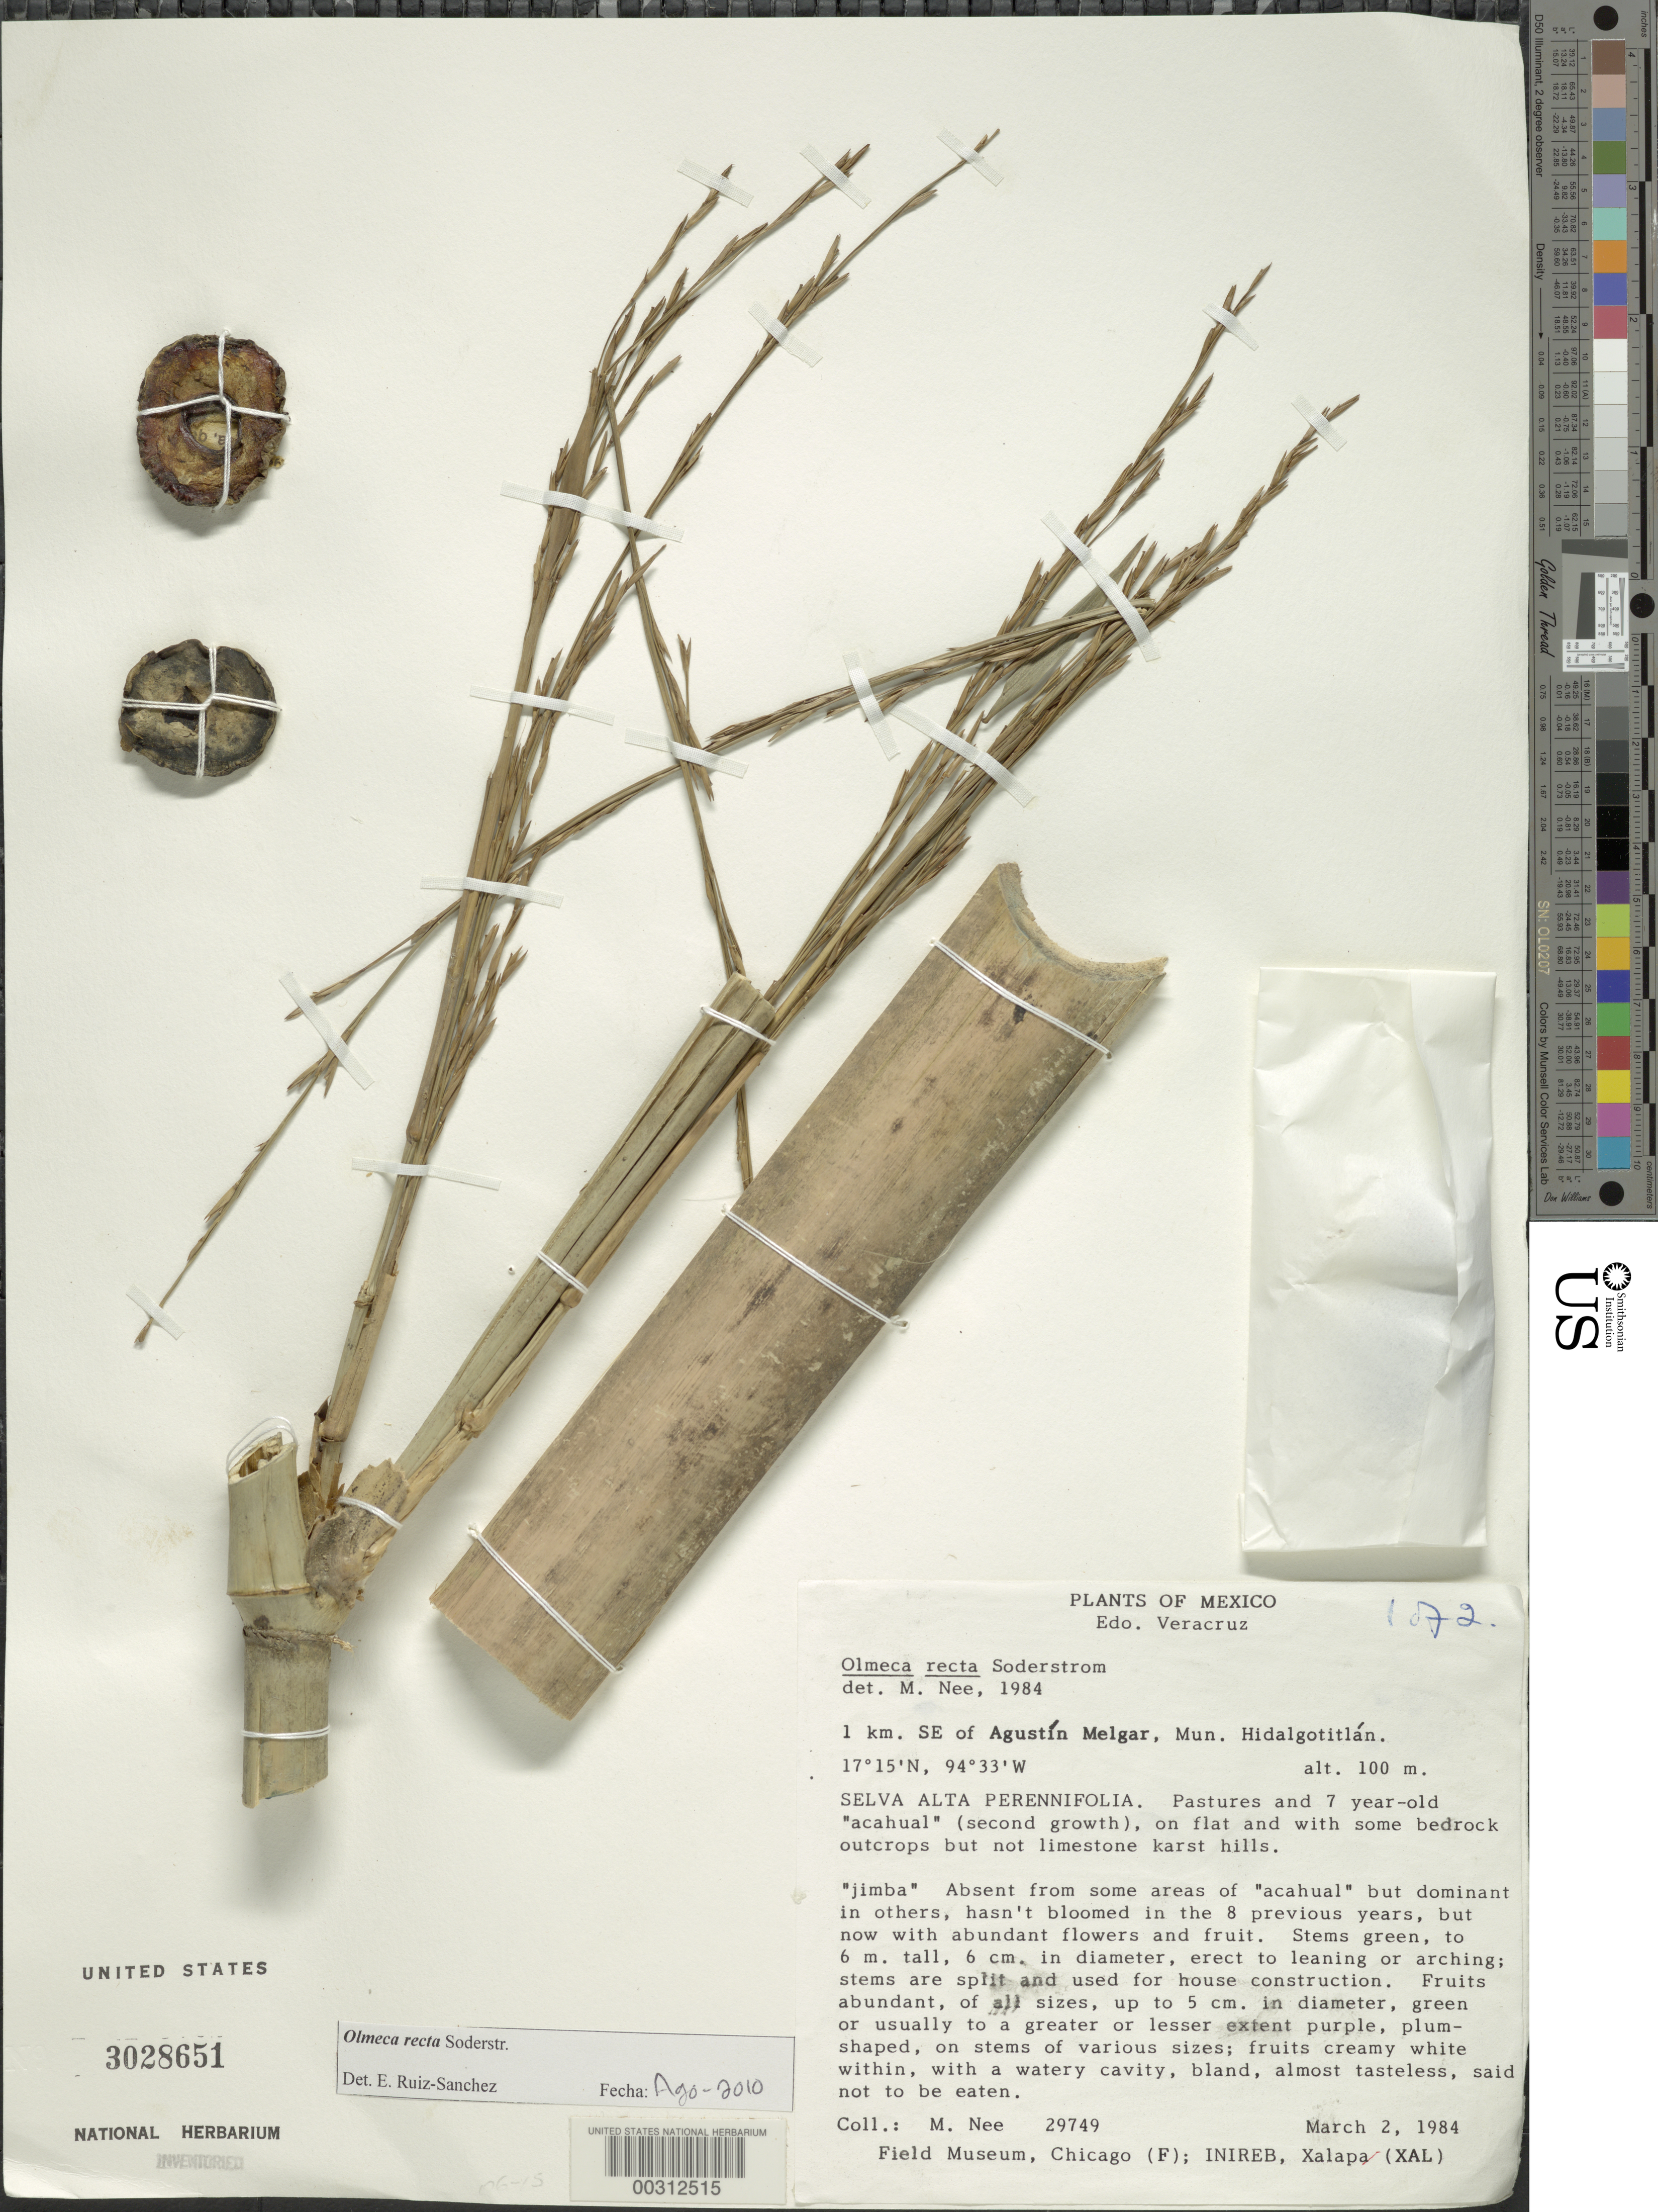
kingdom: Plantae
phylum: Tracheophyta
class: Liliopsida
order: Poales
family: Poaceae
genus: Olmeca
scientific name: Olmeca recta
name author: Soderstr.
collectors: M. Nee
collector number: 29749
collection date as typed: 02 Mar 1984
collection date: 1984-03-02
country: Mexico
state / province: Veracruz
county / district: Hidalgotitlán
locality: Agustin Melgar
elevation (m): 100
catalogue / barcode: US 3028651